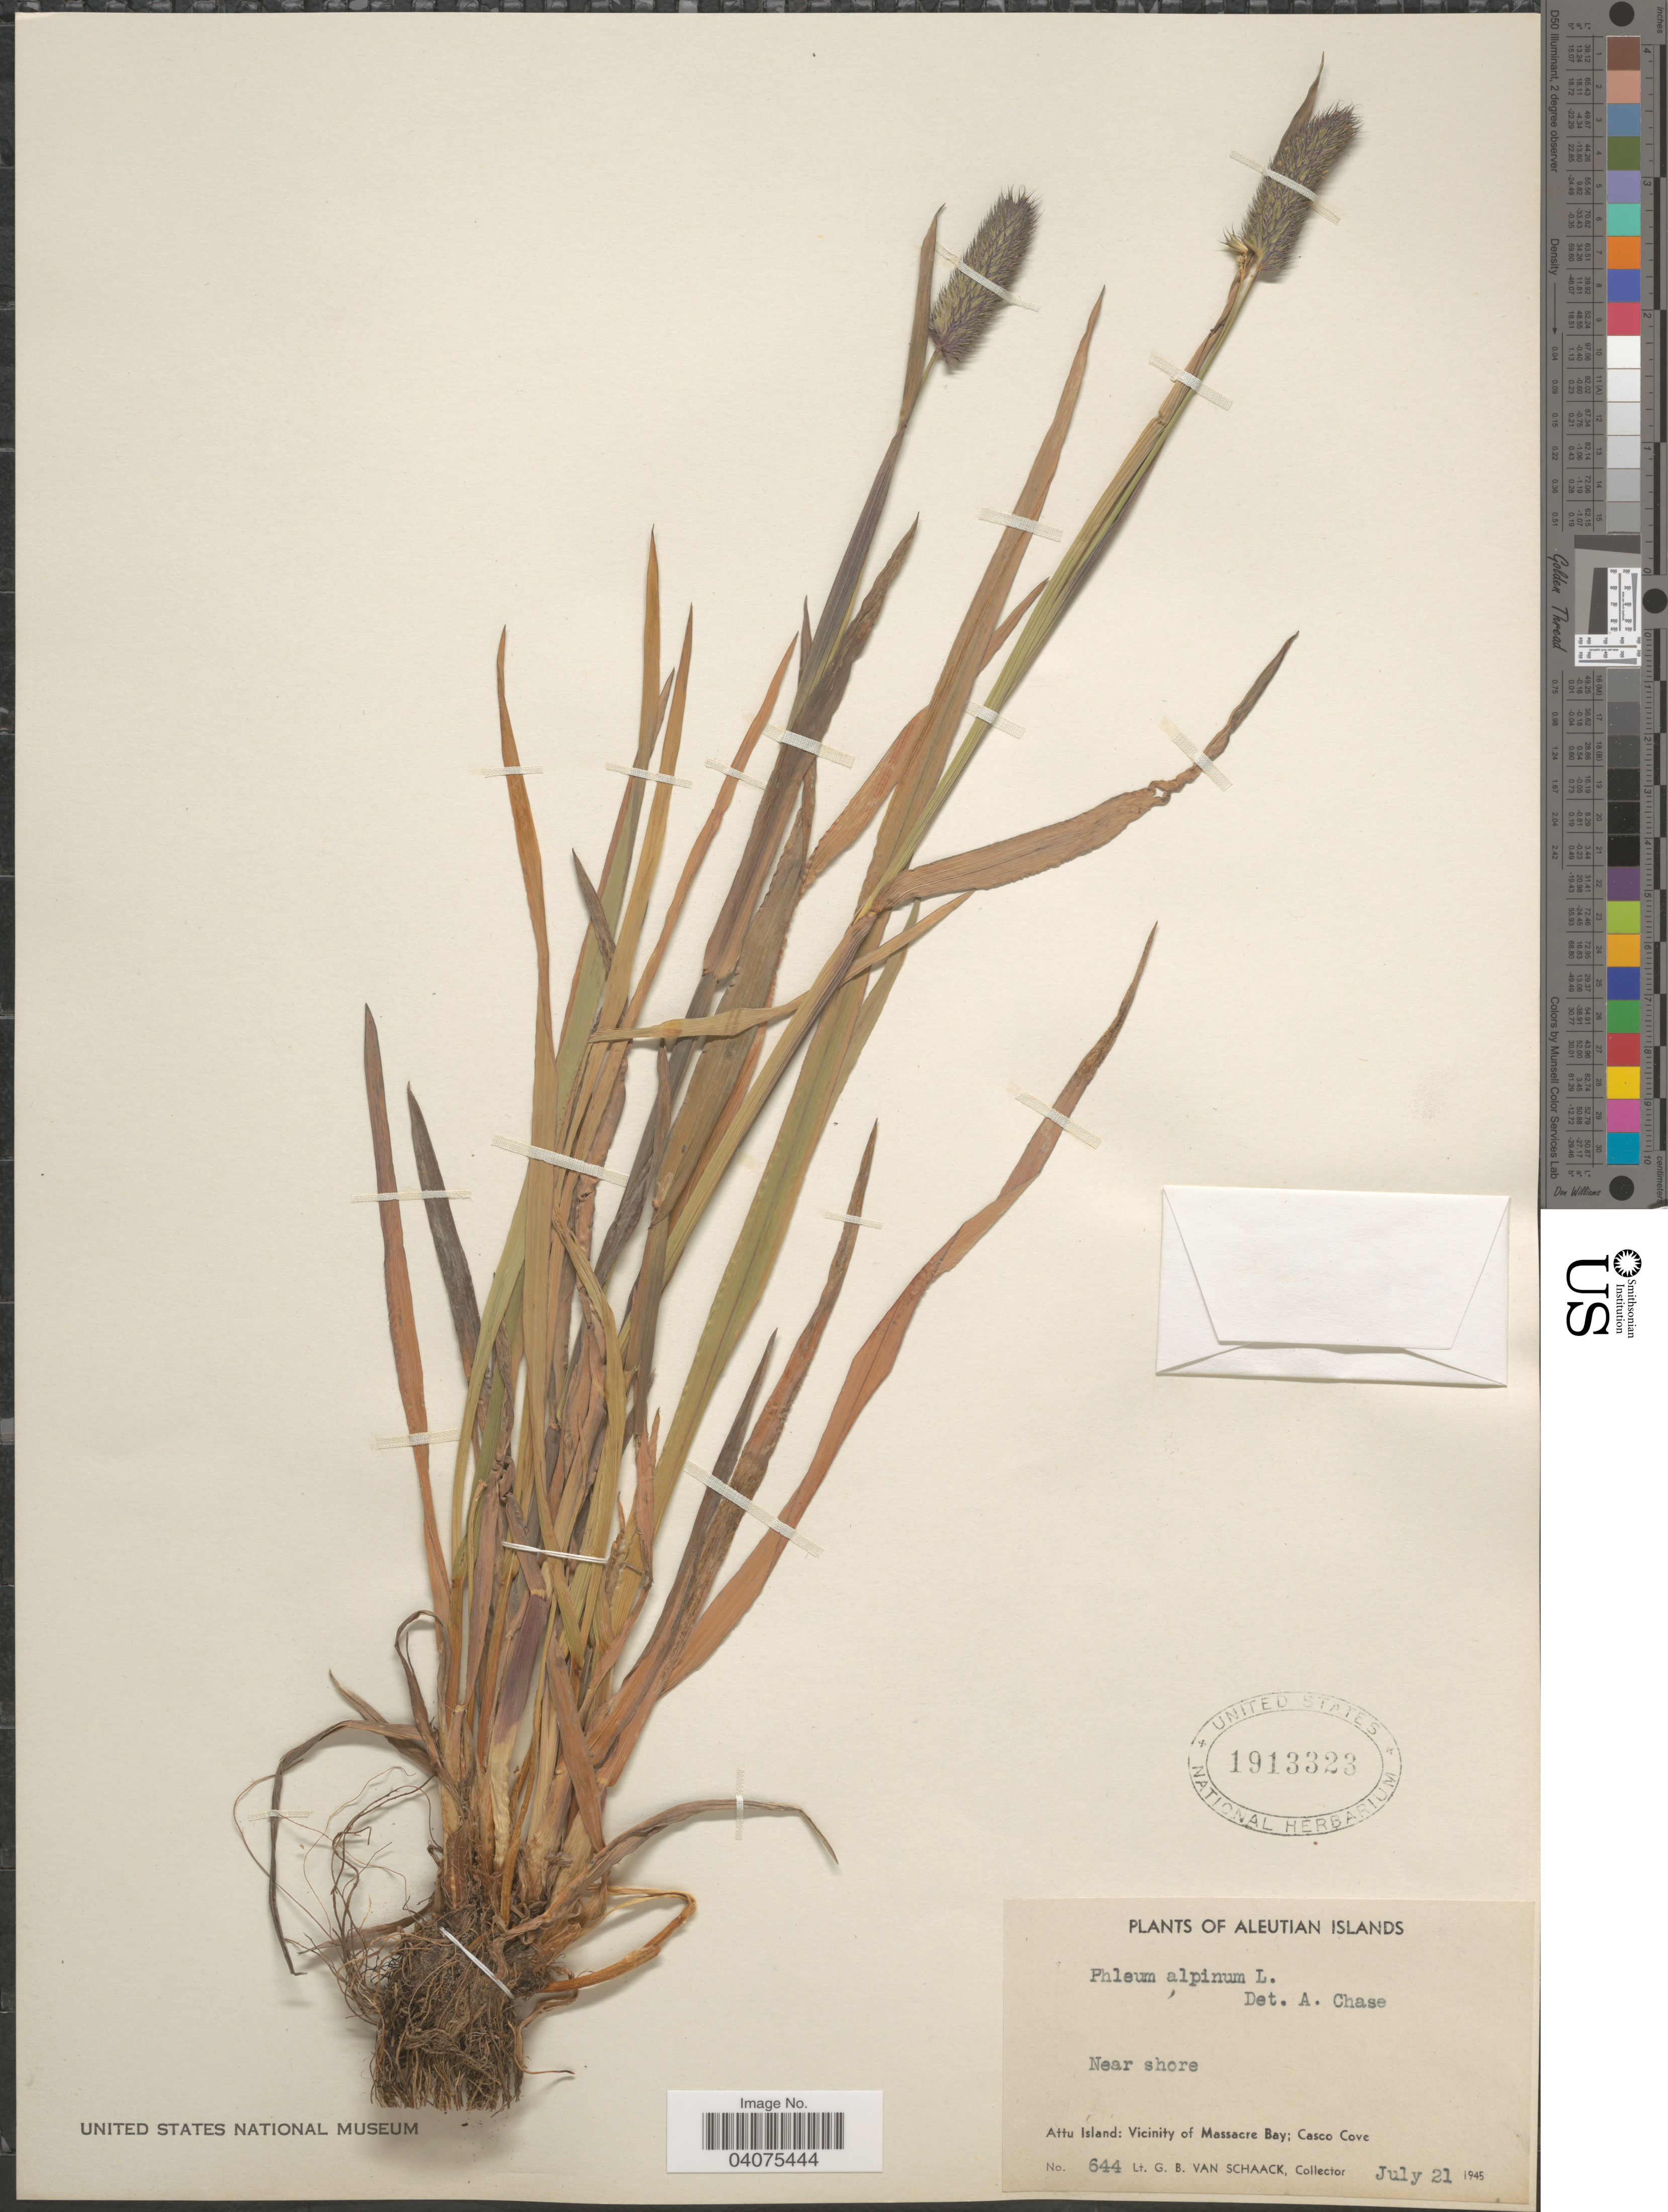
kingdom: Plantae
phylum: Tracheophyta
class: Liliopsida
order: Poales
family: Poaceae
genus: Phleum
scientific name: Phleum alpinum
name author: L.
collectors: G. Van Schaack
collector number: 644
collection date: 1945-07-21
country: United States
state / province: Alaska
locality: Aleutian Islands. Near shore. Attu Island: Vicinity of Massacre Bay; Casco Cove.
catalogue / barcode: US 1913323